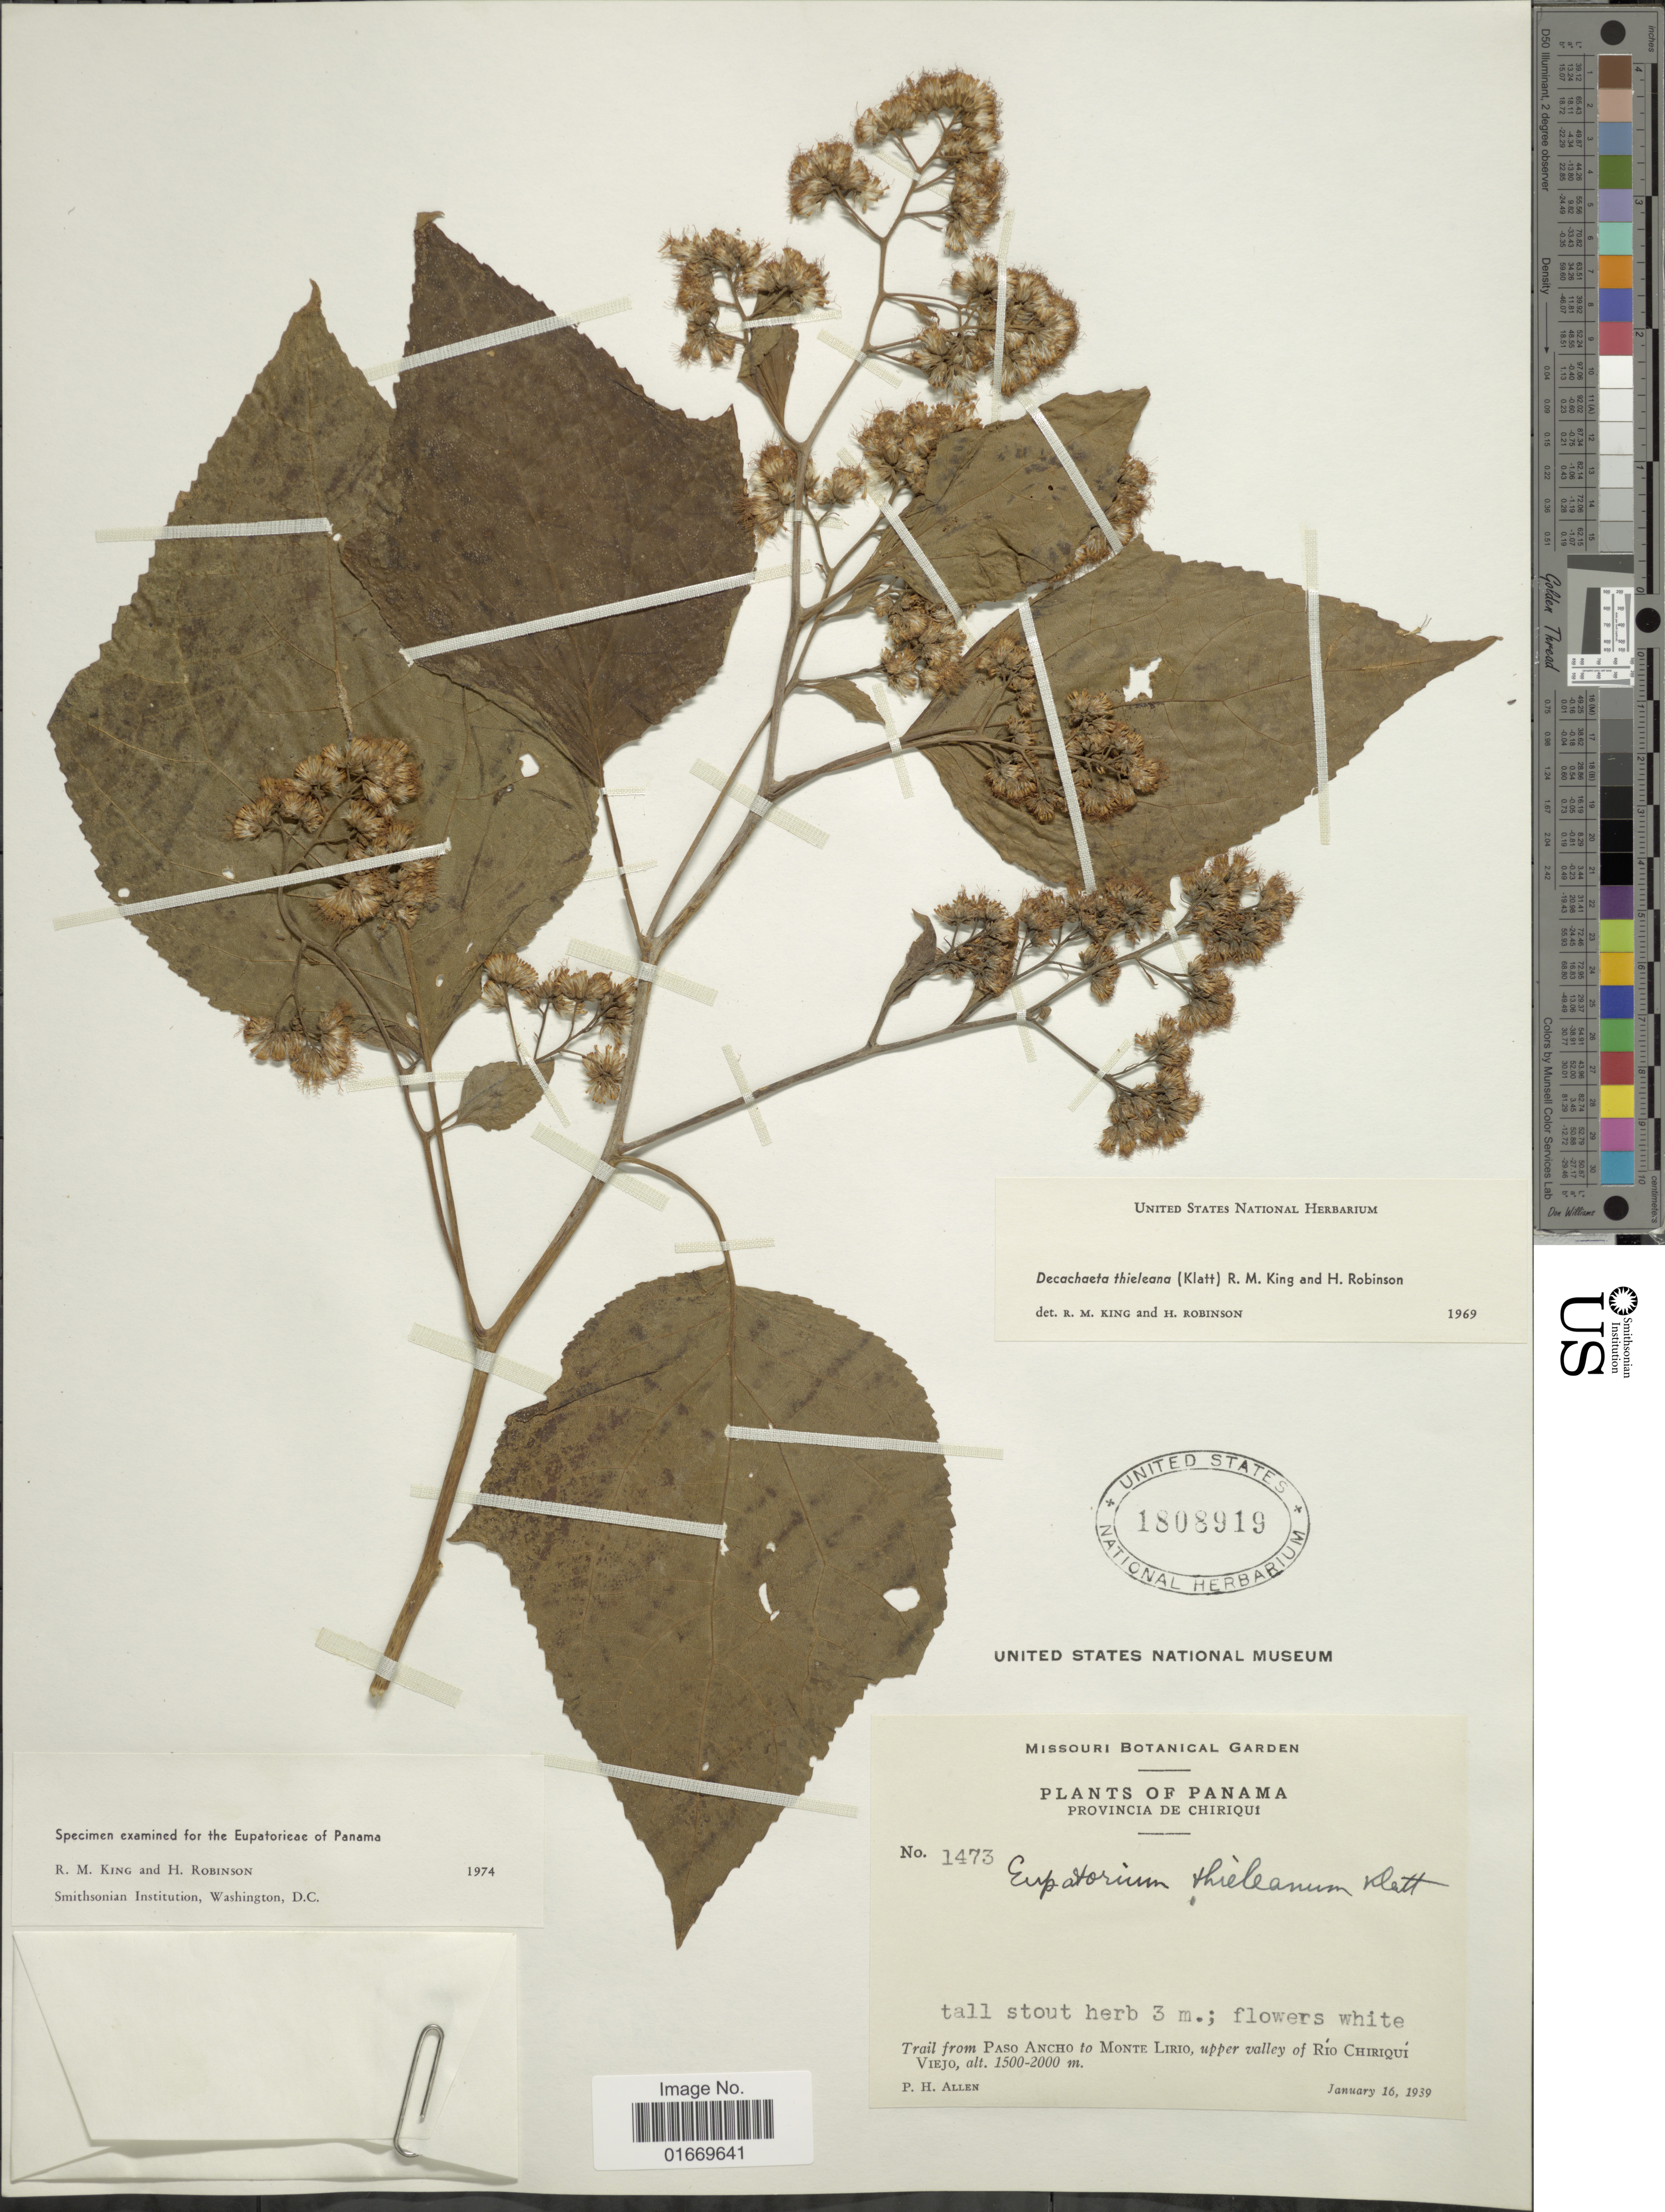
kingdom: Plantae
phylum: Tracheophyta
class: Magnoliopsida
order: Asterales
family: Asteraceae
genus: Decachaeta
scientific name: Decachaeta thieleana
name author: (Klatt) R.M. King & H. Rob.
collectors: P. H. Allen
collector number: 1473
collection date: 1939-01-18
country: Panama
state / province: Chiriqui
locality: Panama. Provincia de Chiriqui. Trail from Paso Ancho to Monte Lirio, upper valley of Rio Chiriqui Viejo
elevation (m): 1500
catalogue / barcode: US 1808919